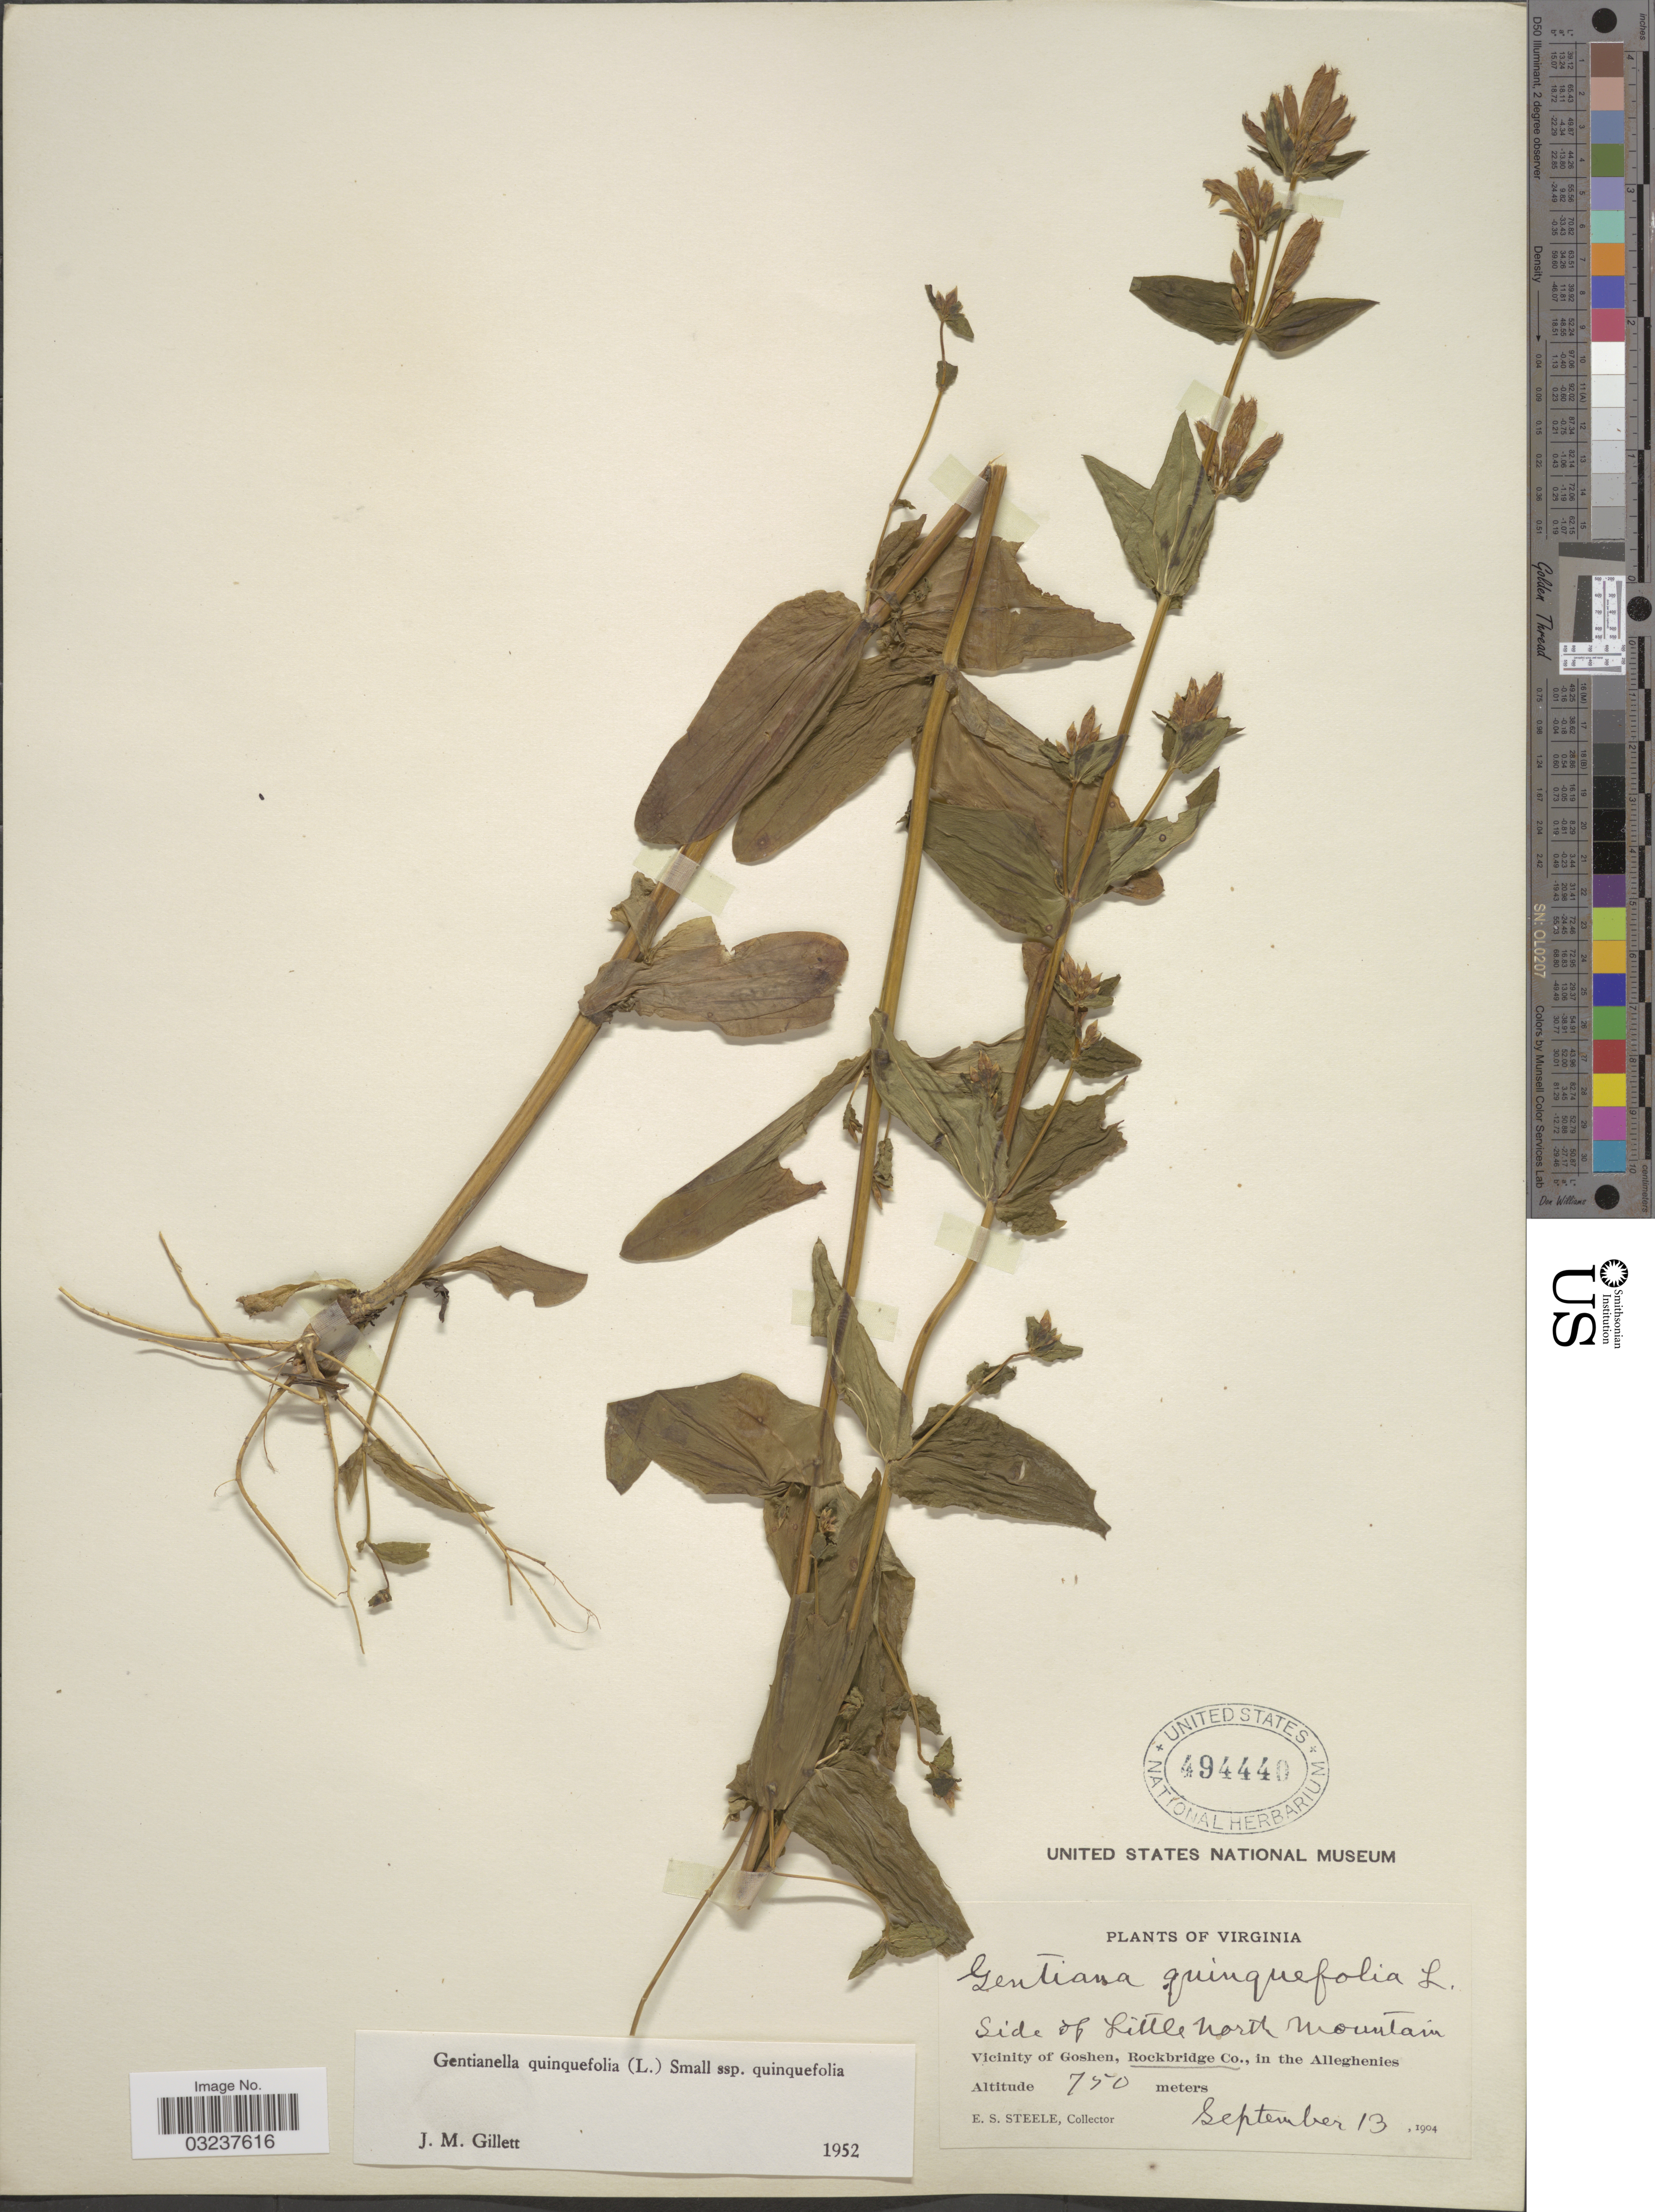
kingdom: Plantae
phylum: Tracheophyta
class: Magnoliopsida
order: Gentianales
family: Gentianaceae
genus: Gentianella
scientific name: Gentianella quinquefolia subsp. quinquefolia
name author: (L.) Small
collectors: E. Steele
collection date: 1904-09-13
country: United States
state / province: Virginia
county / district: Rockbridge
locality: Side of Little North Mountain, Vicinity of Goshen, in the Alleghenies.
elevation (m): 750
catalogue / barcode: US 494440